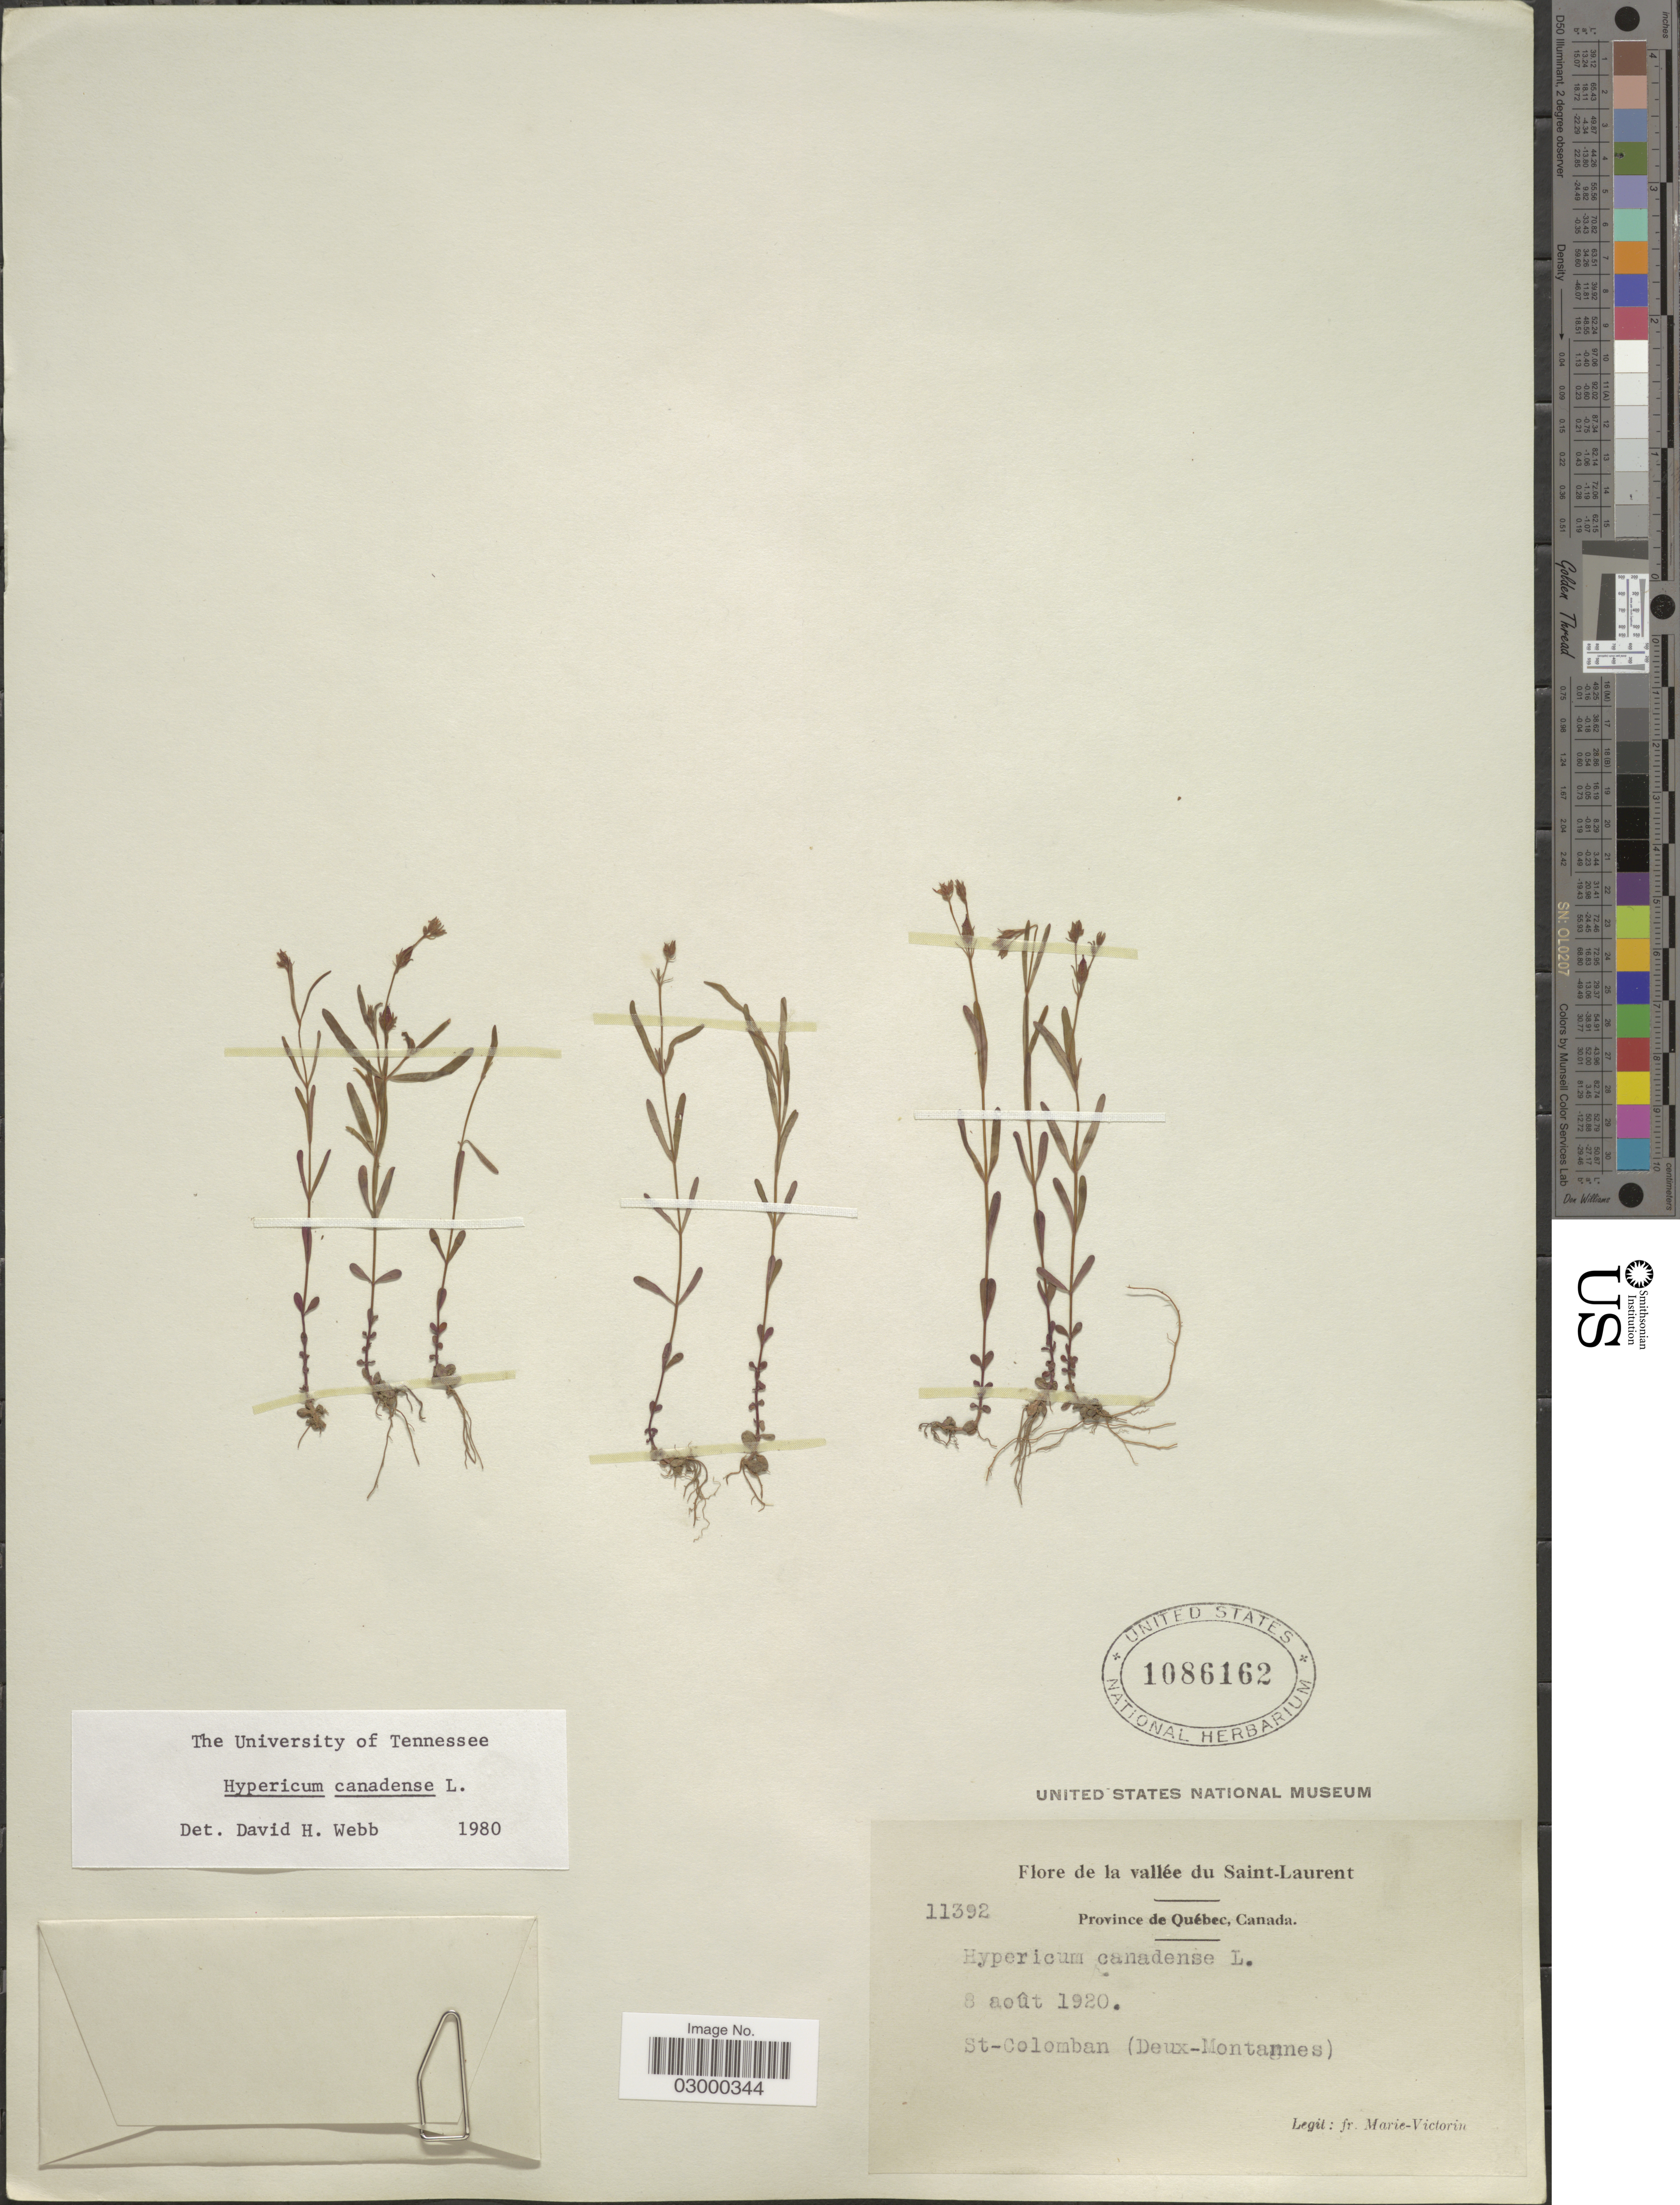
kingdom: Plantae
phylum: Tracheophyta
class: Magnoliopsida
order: Malpighiales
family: Hypericaceae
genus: Hypericum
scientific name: Hypericum canadense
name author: L.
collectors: F. Marie-Victorin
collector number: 11392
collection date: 1920-08-08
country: Canada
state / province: Quebec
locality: Vallée du Saint-Laurent, St-Colomban (Deux-Montannes).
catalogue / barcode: US 1086162